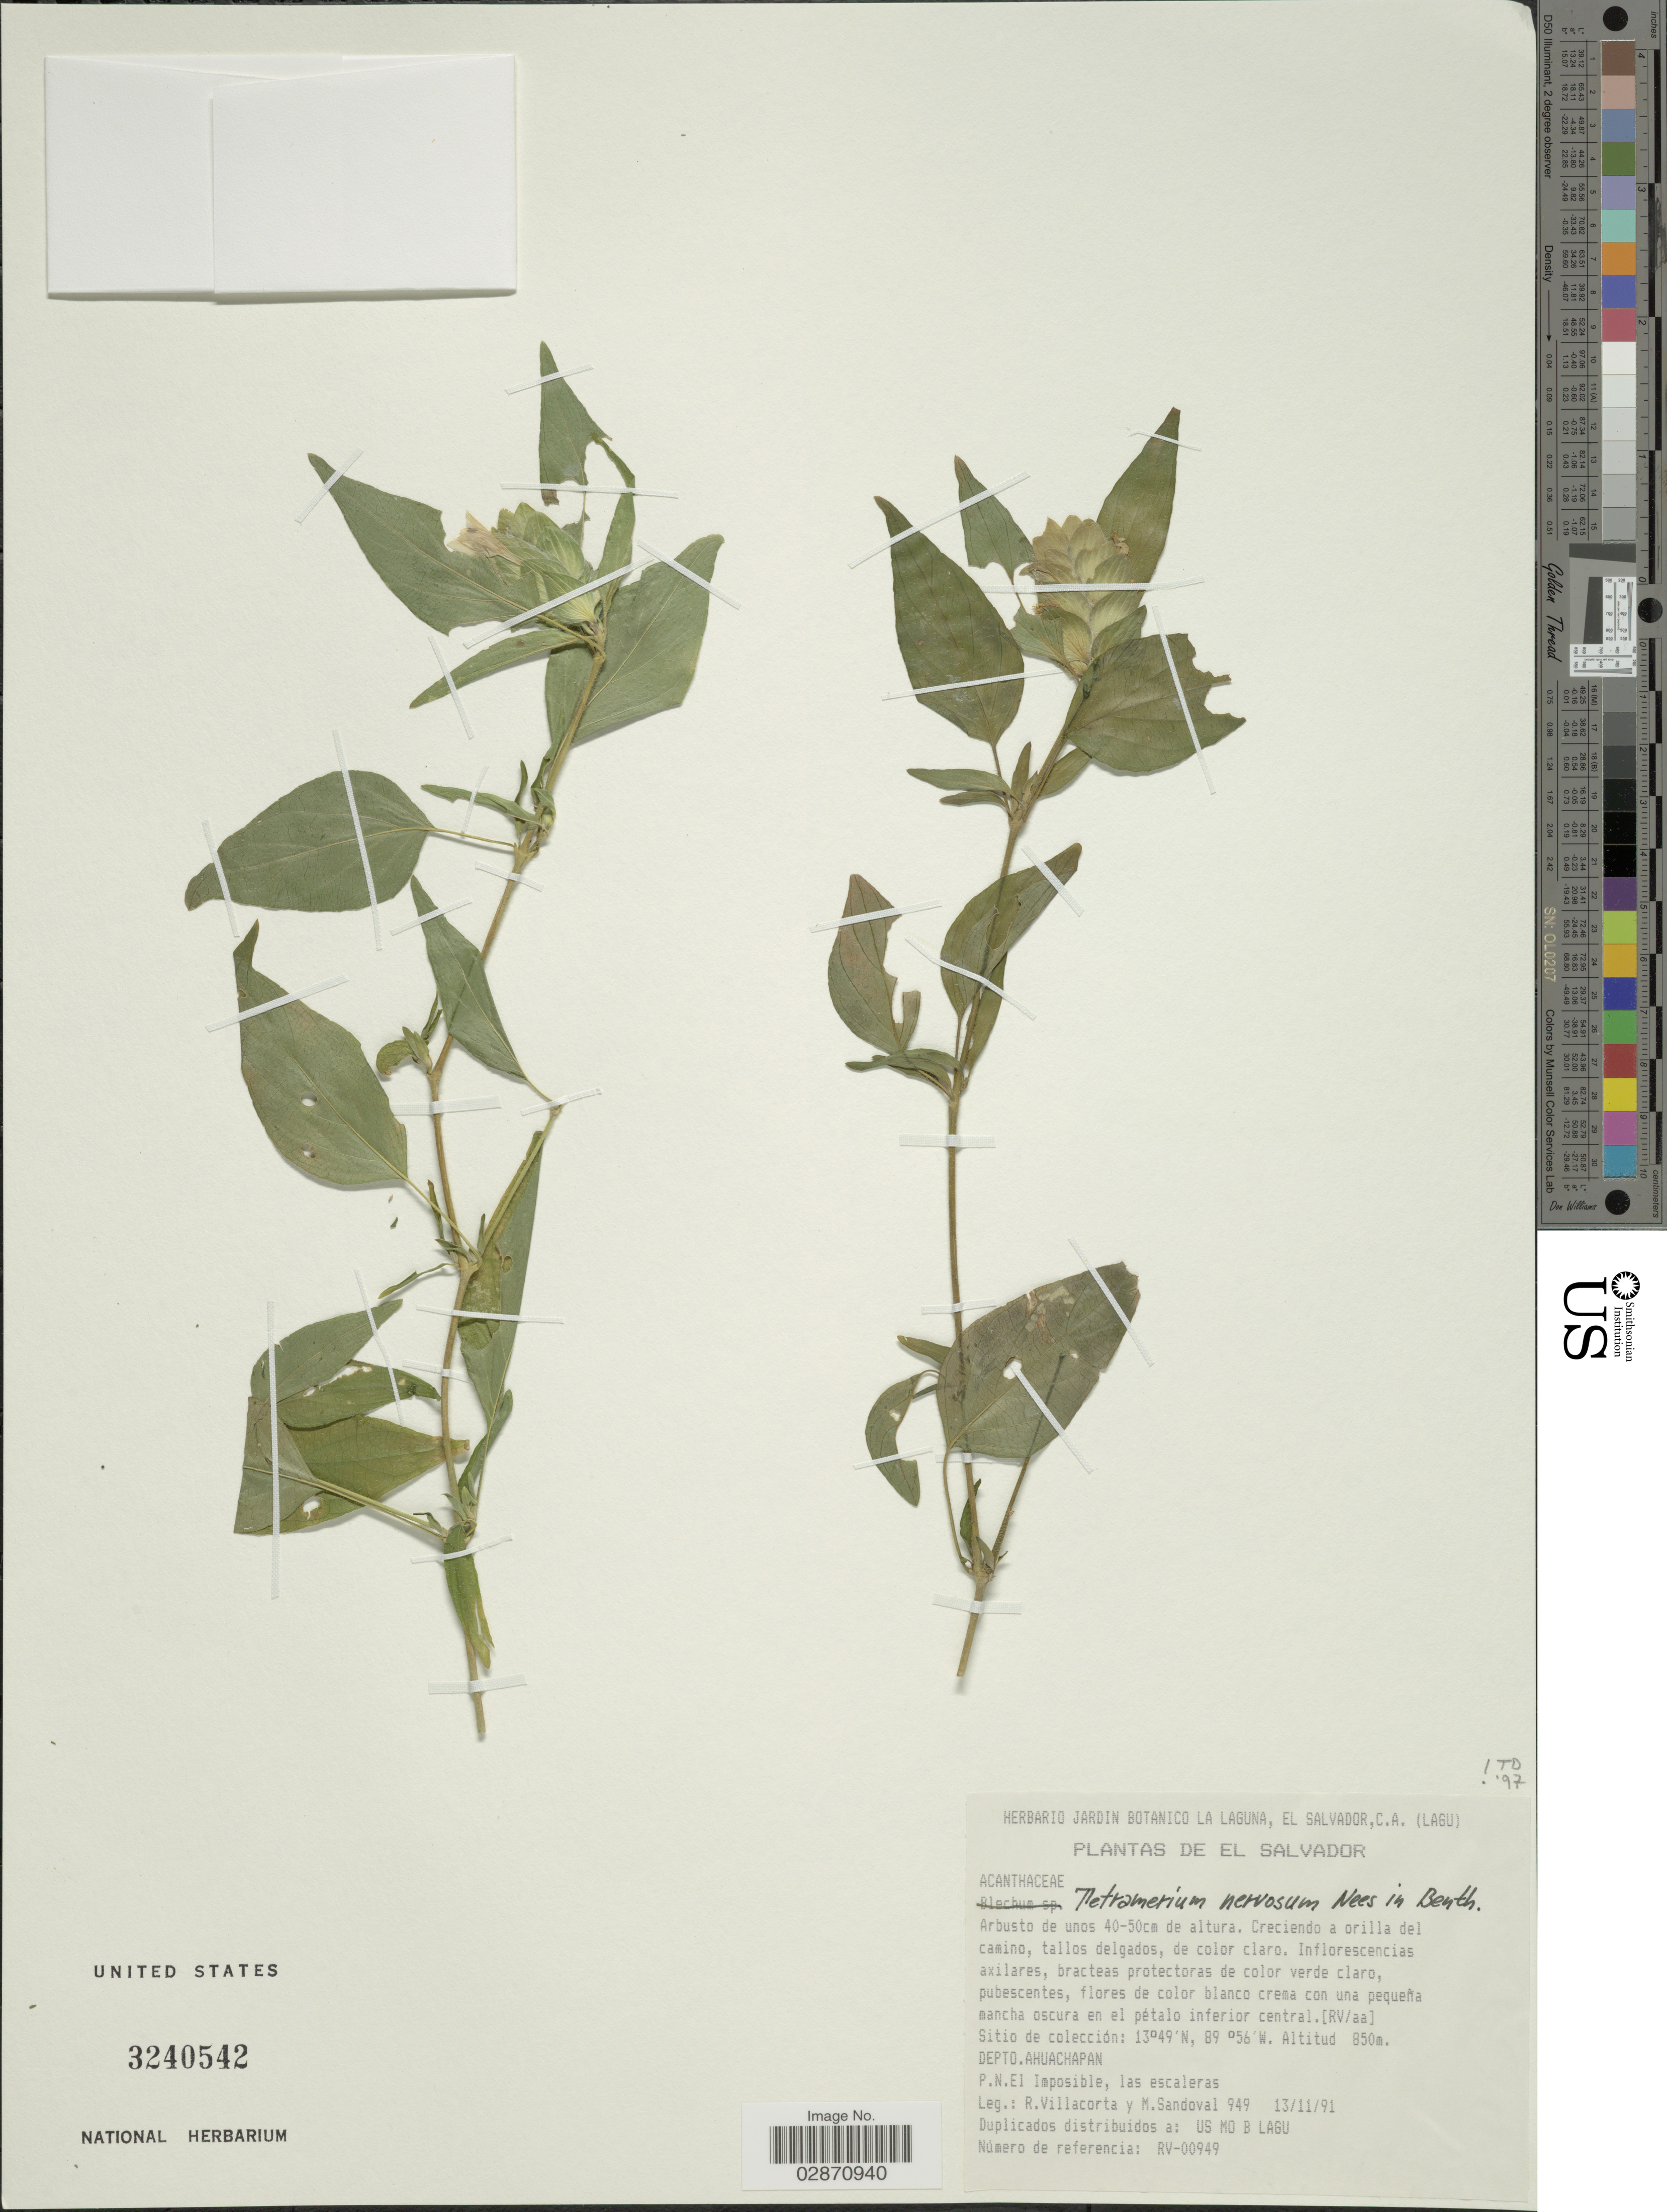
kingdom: Plantae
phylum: Tracheophyta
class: Magnoliopsida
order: Lamiales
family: Acanthaceae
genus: Tetramerium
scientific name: Tetramerium nervosum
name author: Nees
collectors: R. Villacorta & M. Sandoval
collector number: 949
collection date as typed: Transcribed d/m/y: 13/11/91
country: El Salvador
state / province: Ahuachapan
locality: Depto. Ahuachapan. P.N. El Imposible.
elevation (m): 850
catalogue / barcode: US 3240542